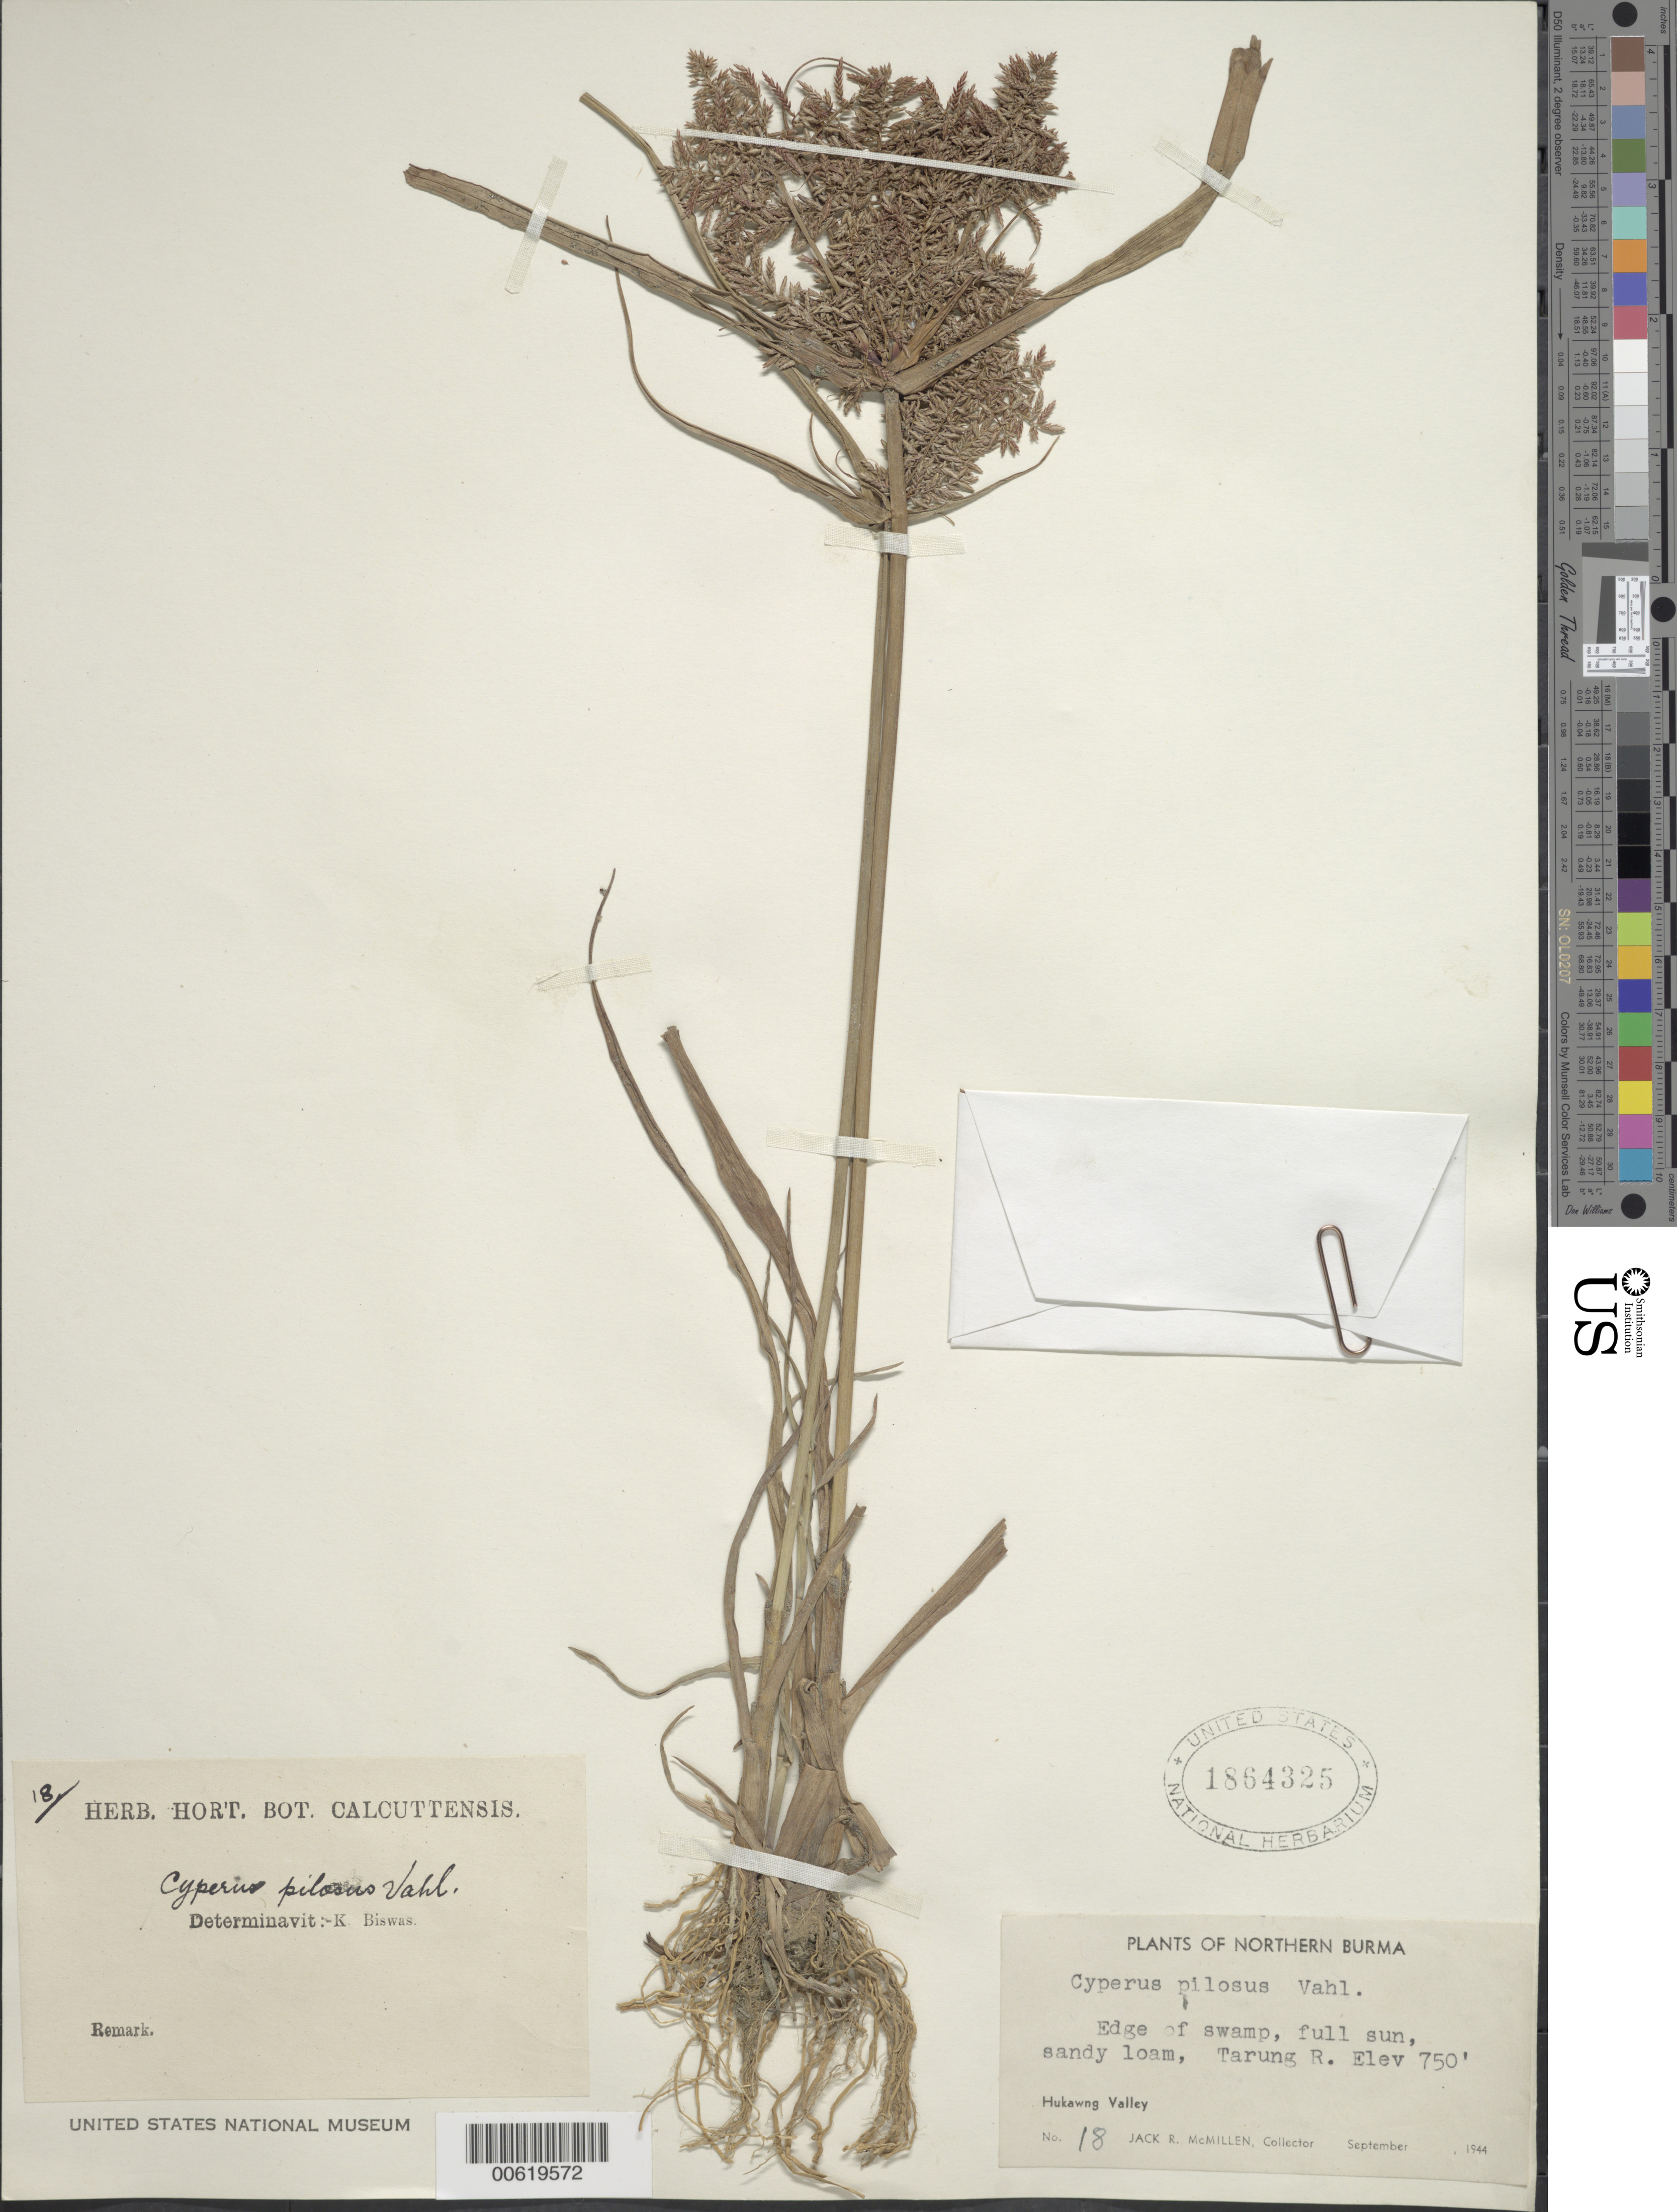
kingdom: Plantae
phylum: Tracheophyta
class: Liliopsida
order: Poales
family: Cyperaceae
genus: Cyperus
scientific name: Cyperus pilosus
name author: Vahl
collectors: J. McMillen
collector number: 18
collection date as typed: Sep 1944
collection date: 1944-09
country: Myanmar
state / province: Kachin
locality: Tarung river, Hukawng valley.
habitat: Edge of swamp, full sun, sandy loam.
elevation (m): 229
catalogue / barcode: US 1864325